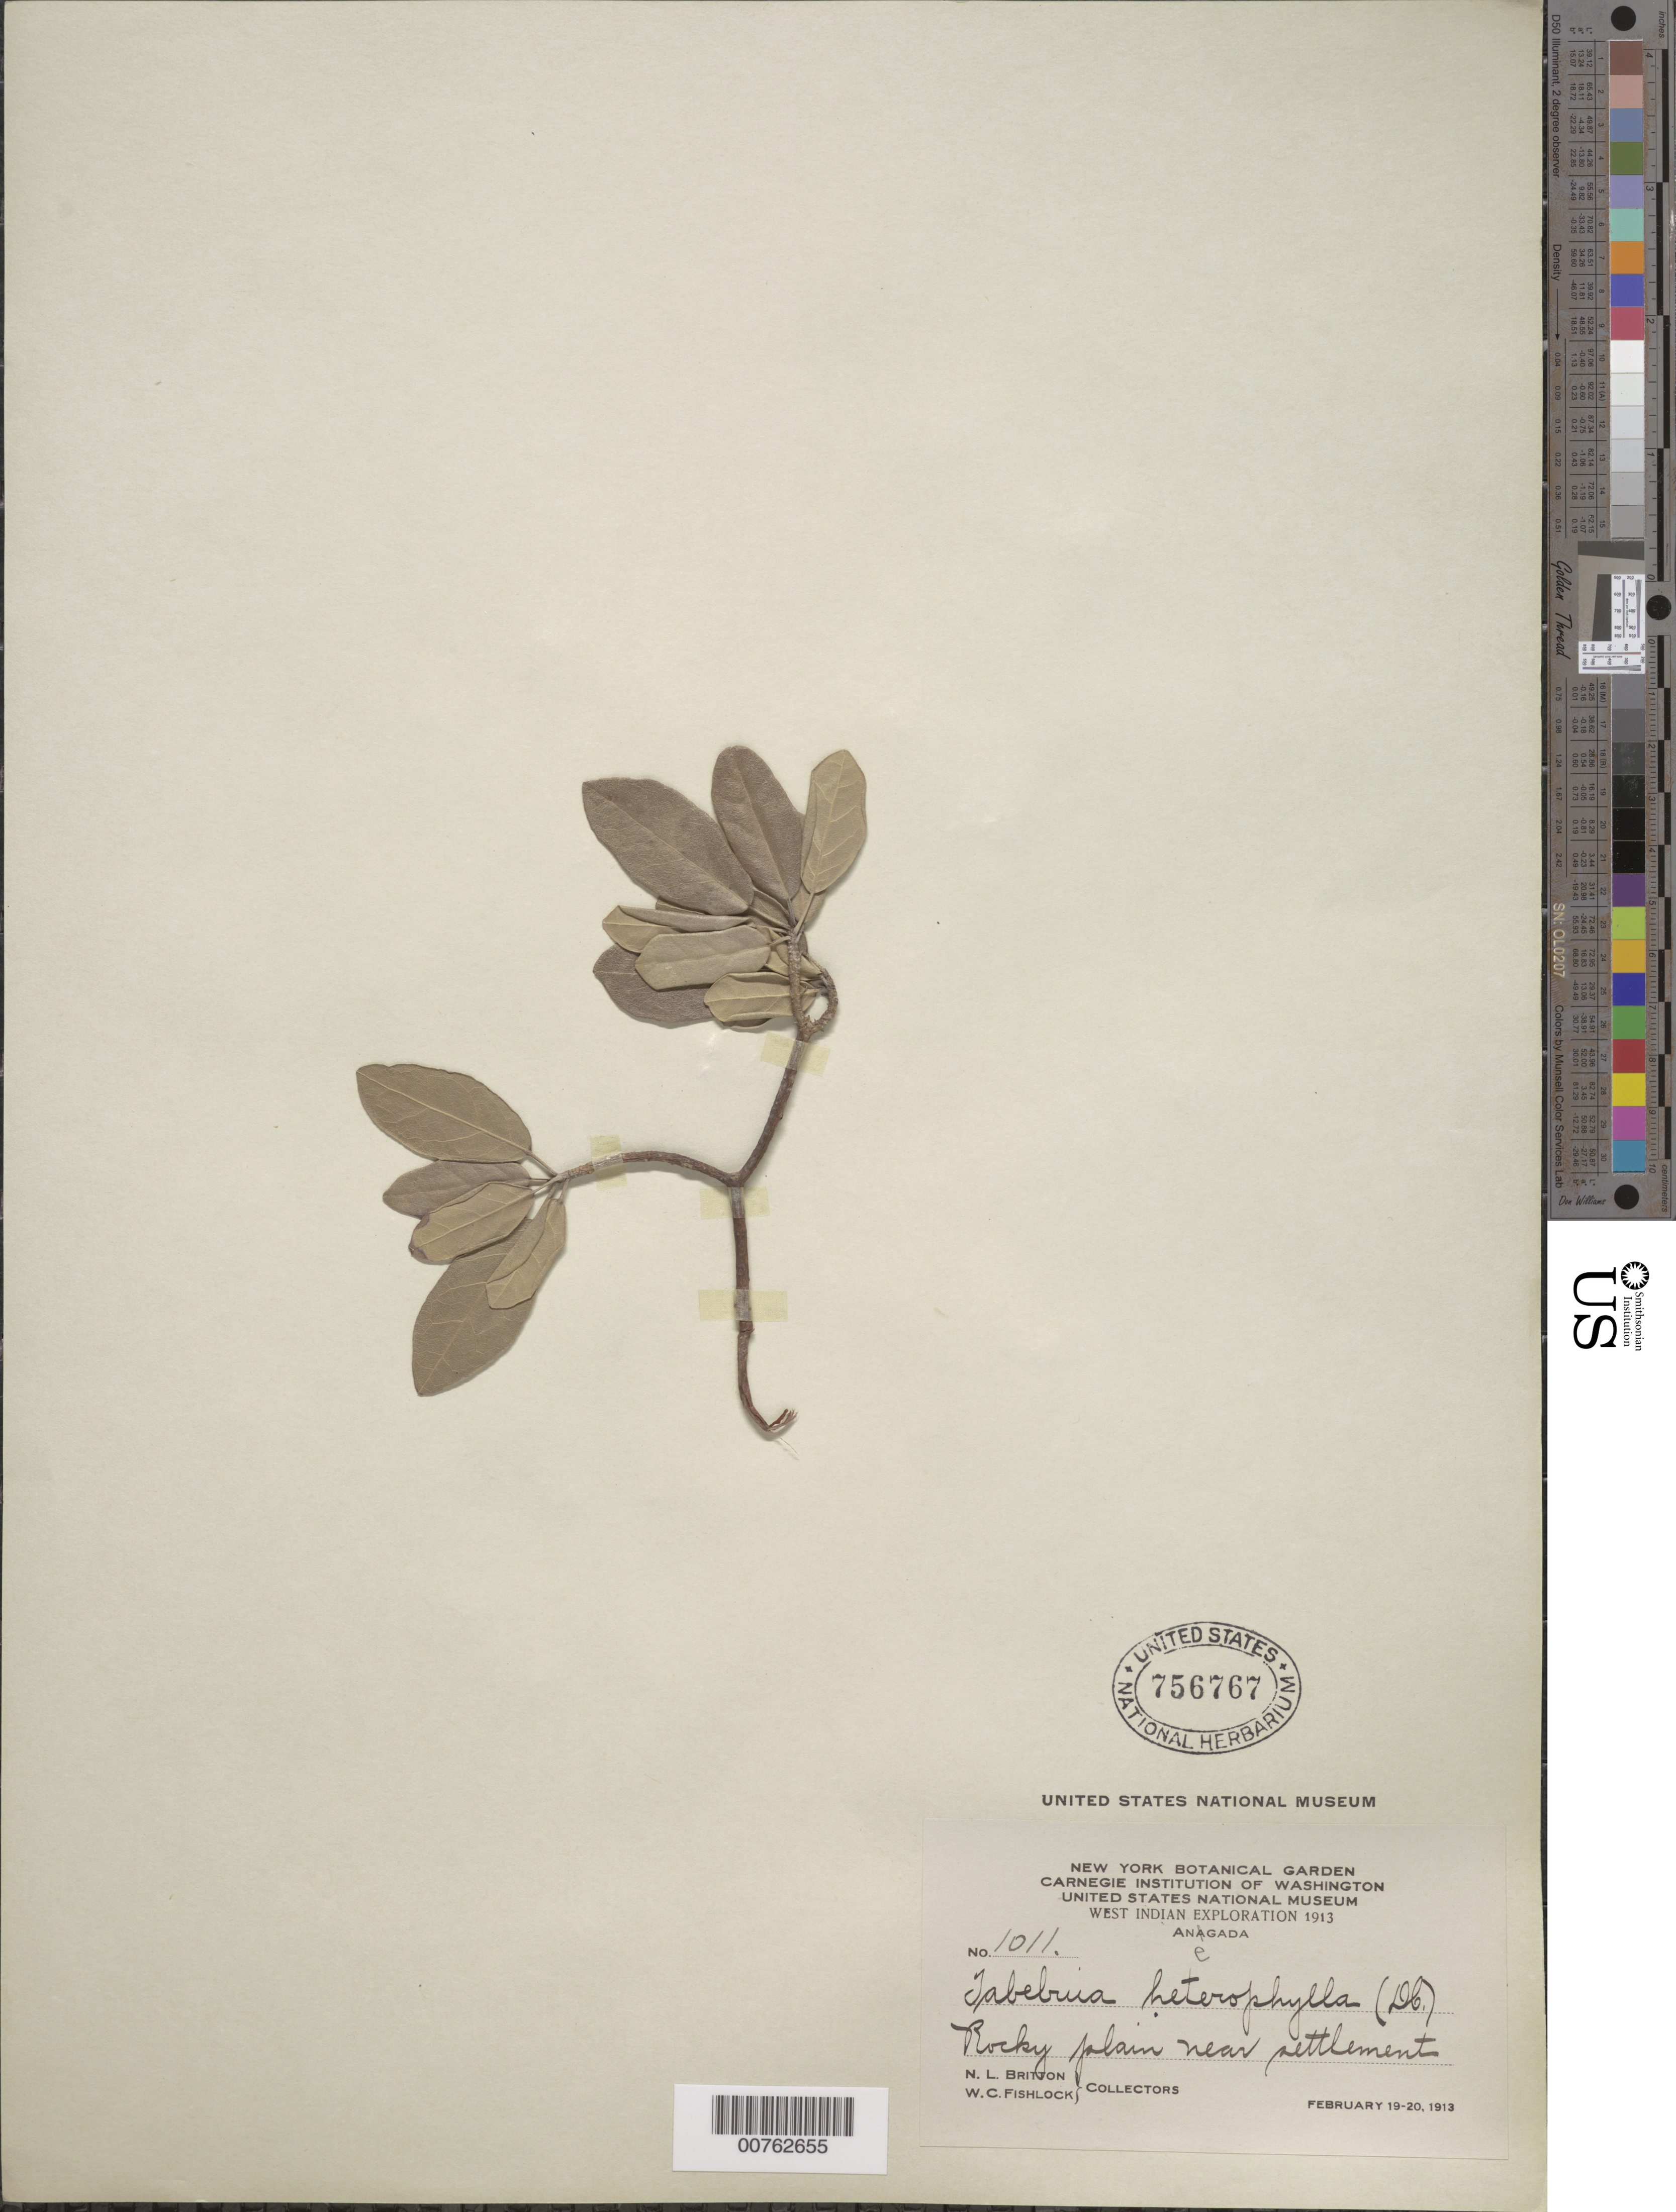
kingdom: Plantae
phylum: Tracheophyta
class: Magnoliopsida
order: Lamiales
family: Bignoniaceae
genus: Tabebuia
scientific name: Tabebuia heterophylla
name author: (DC.) Britton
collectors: N. Britton & W. Fishlock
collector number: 1011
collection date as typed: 19 Feb 1913 to 20 Feb 1913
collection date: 1913-02-19/1913-02-20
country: British Virgin Islands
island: Anegada I.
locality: near settlement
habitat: Rocky plain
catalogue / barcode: US 756757